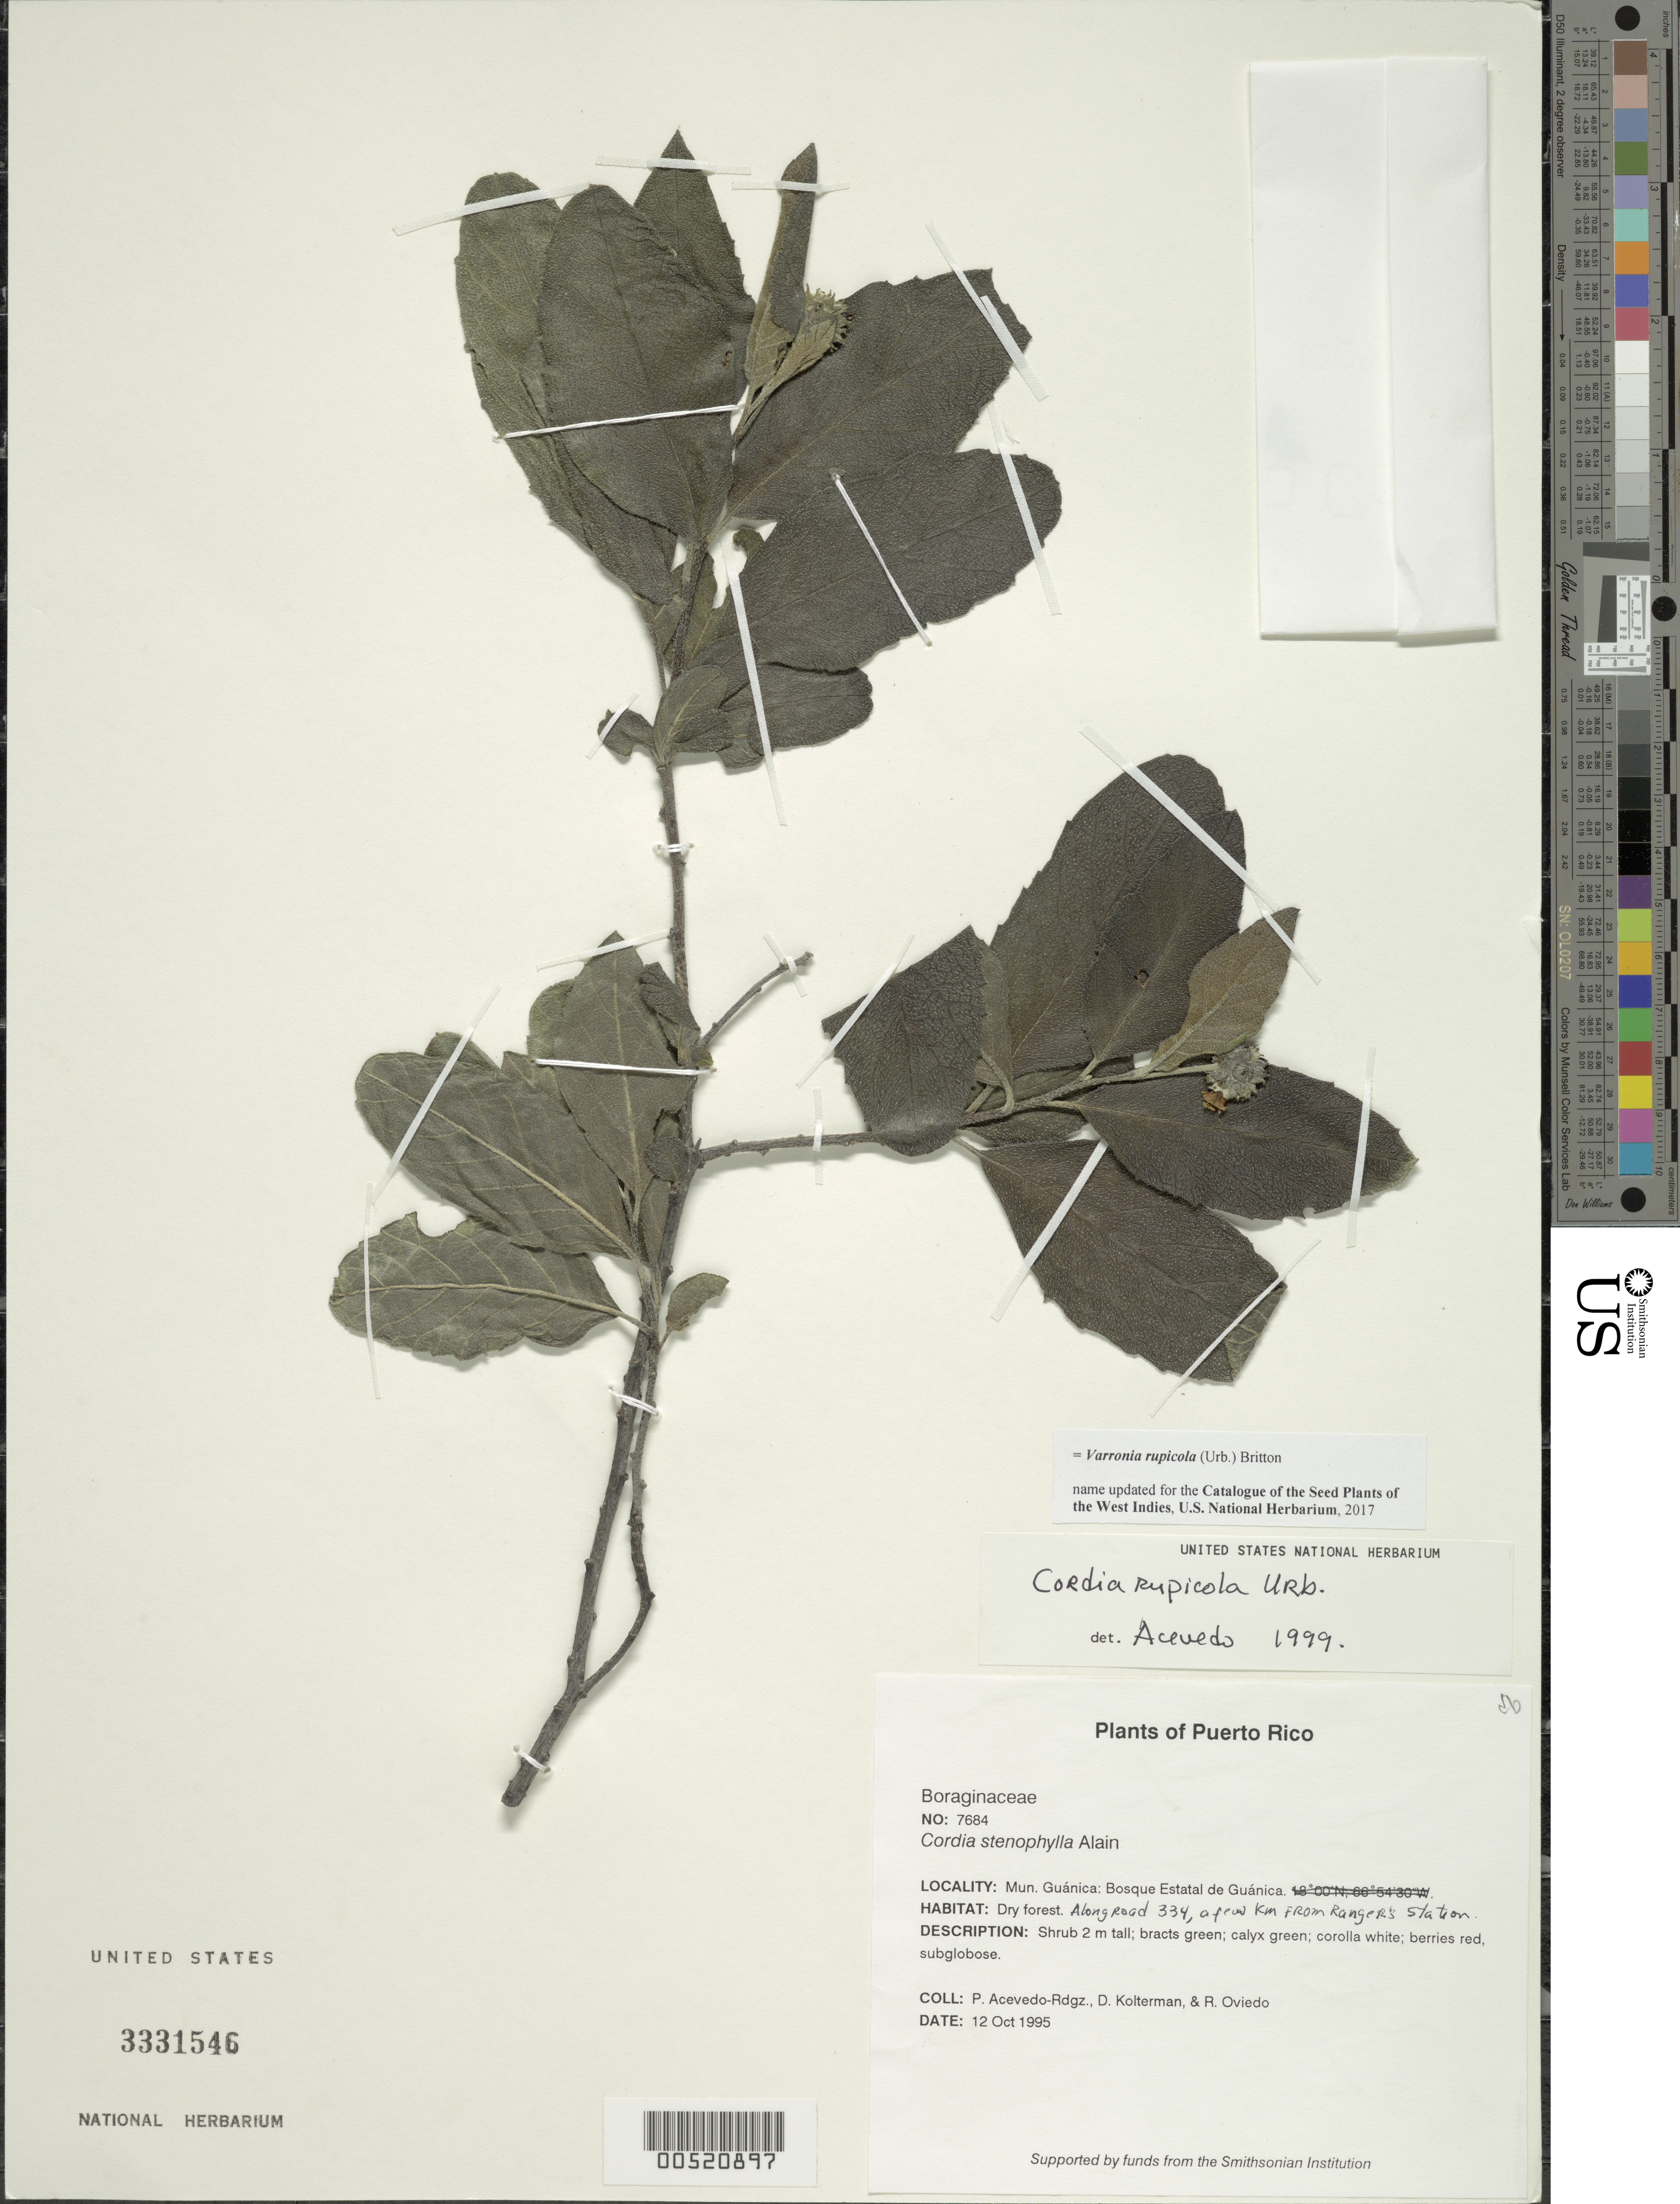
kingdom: Plantae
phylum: Tracheophyta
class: Magnoliopsida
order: Boraginales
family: Cordiaceae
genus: Varronia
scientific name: Varronia rupicola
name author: (Urb.) Britton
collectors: P. Acevedo-Rodr., D. Kolterman & R. Oviedo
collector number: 7684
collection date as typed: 12 Oct 1995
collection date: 1995-10-12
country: Puerto Rico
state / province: Guánica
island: Puerto Rico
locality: Guánica; Bosque Estatal de Guánica; along road 334, a few km from the Ranger's station.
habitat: Dry forest.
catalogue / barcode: US 3331546